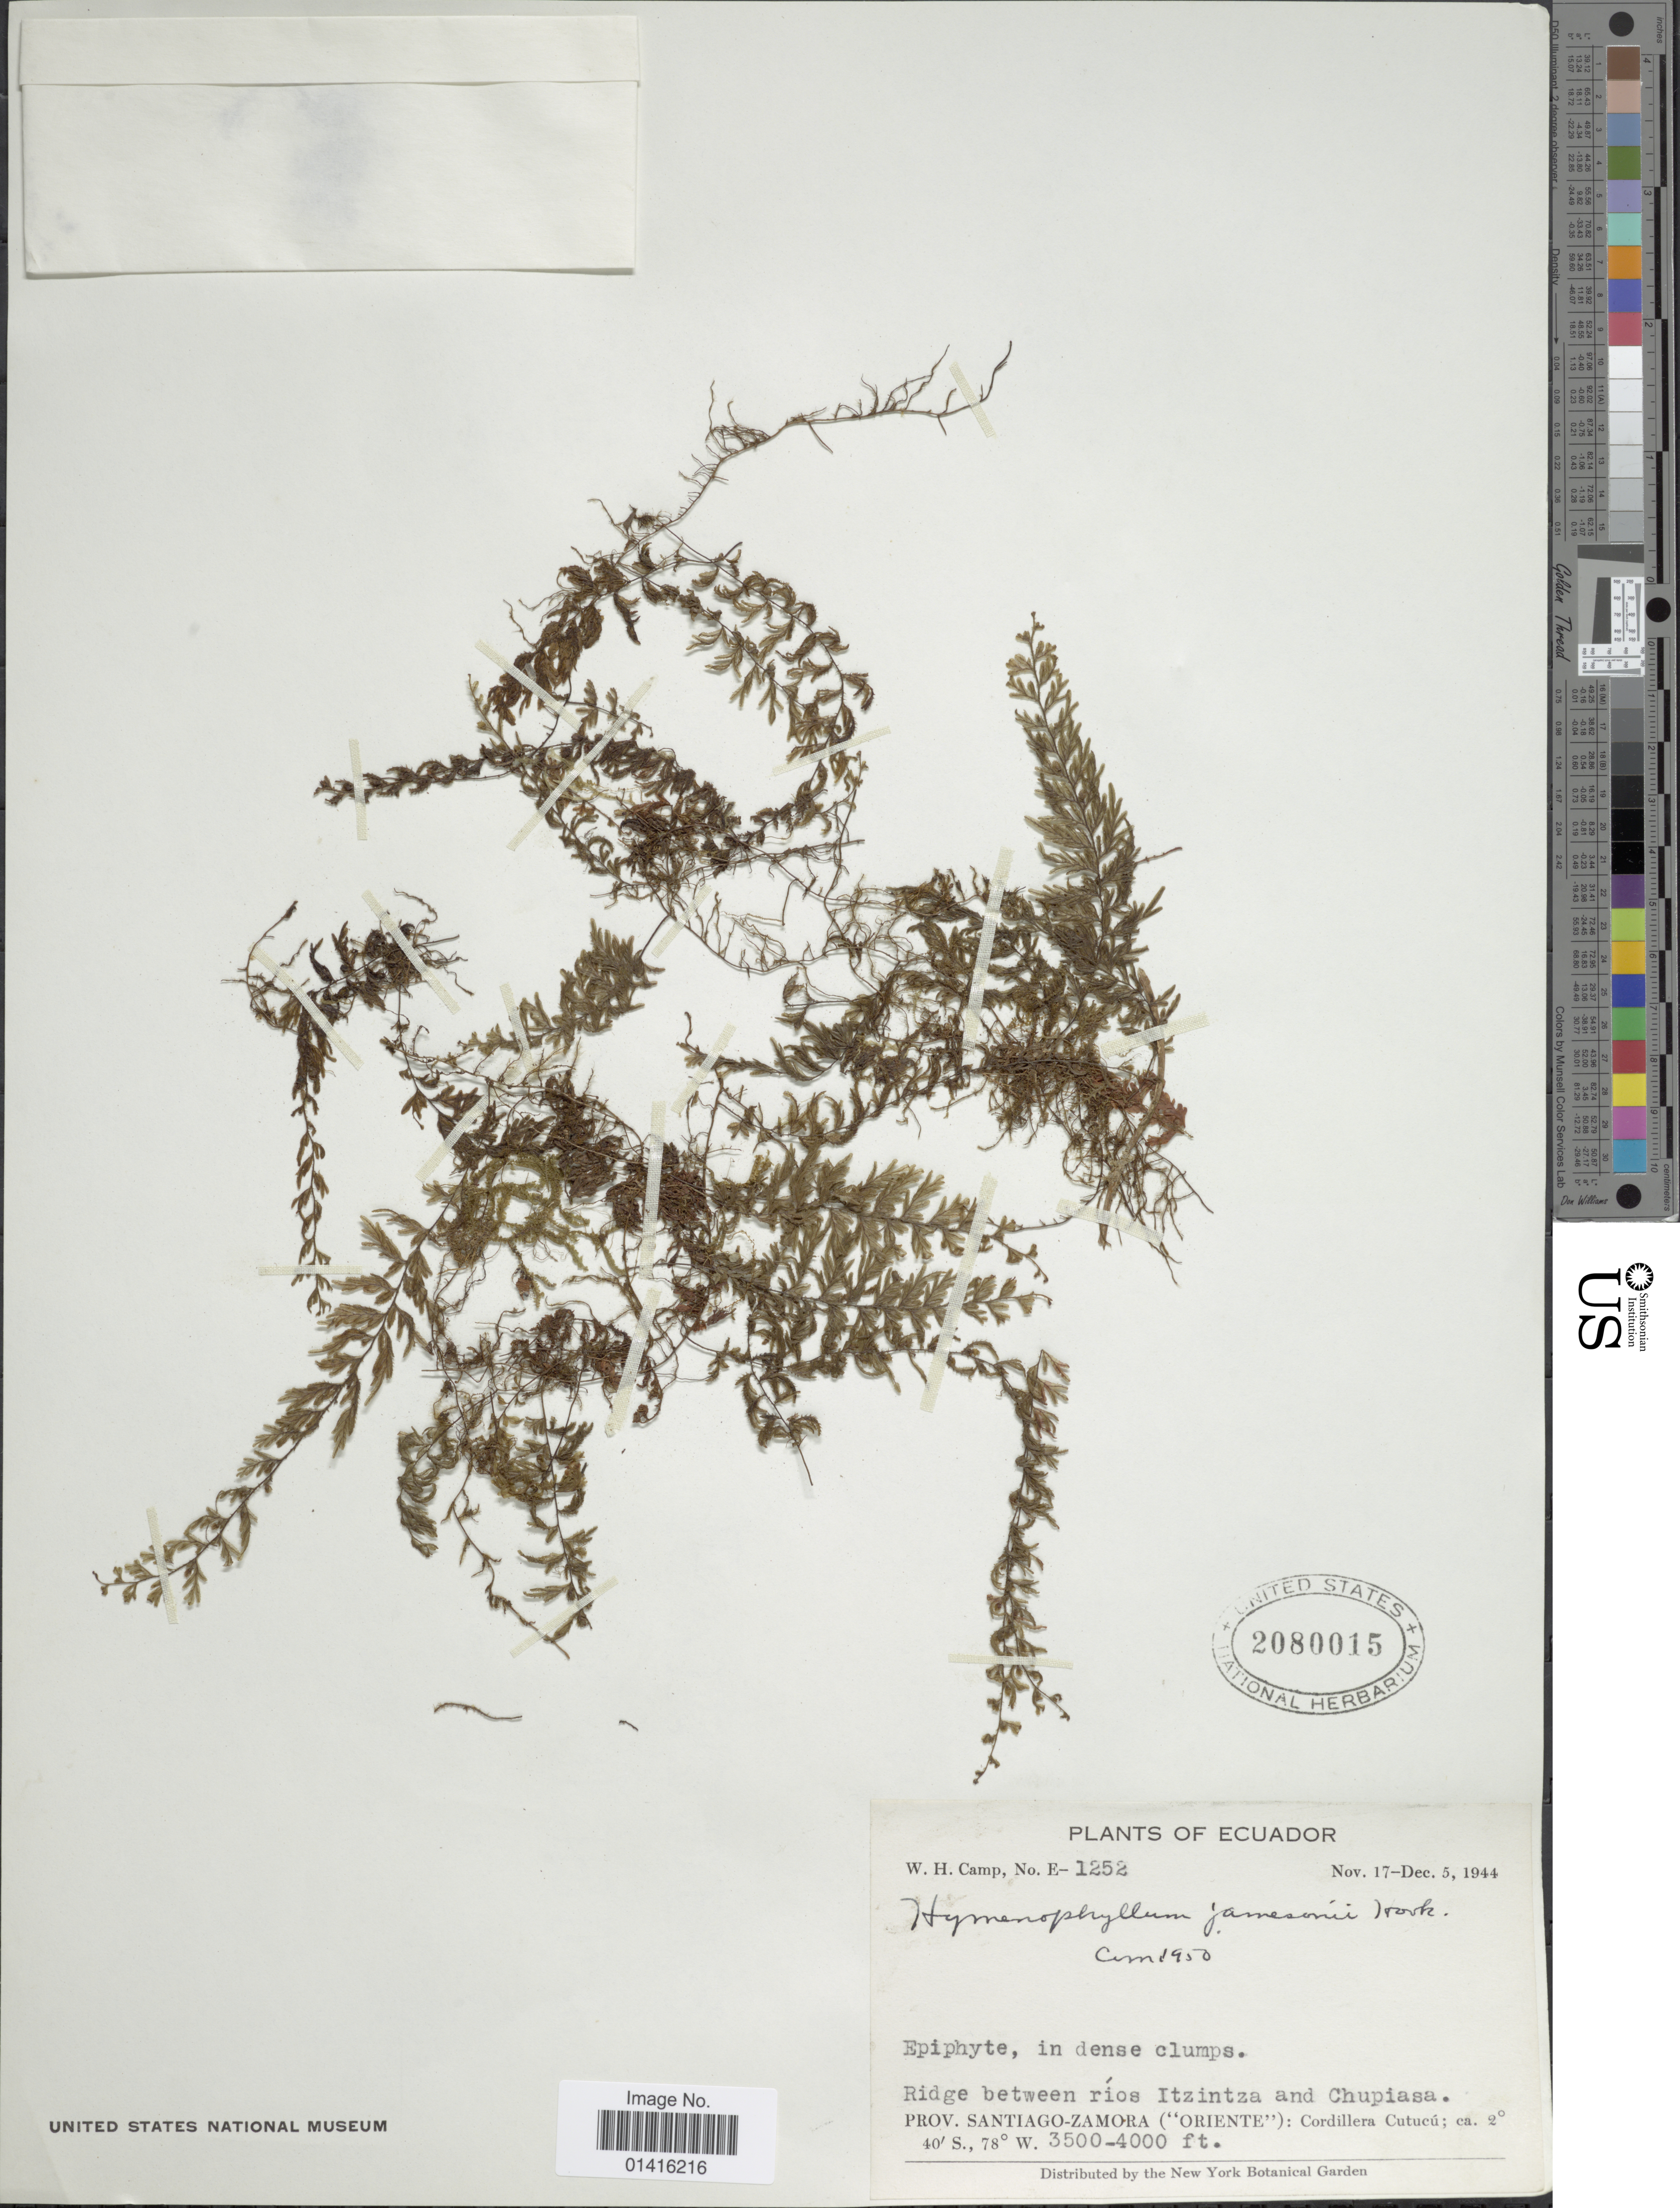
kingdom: Plantae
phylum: Tracheophyta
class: Polypodiopsida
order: Hymenophyllales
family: Hymenophyllaceae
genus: Hymenophyllum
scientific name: Hymenophyllum jamesonii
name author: Hook.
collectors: W. H. Camp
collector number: E-1252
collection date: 1944-05-05/1944-11-17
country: Ecuador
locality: Ridge between ríos Itzintza and Chupiasa, Prov. Santiago-Zamora ("Oriente"): Cordillera Cutucú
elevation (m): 1067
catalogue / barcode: US 2080015